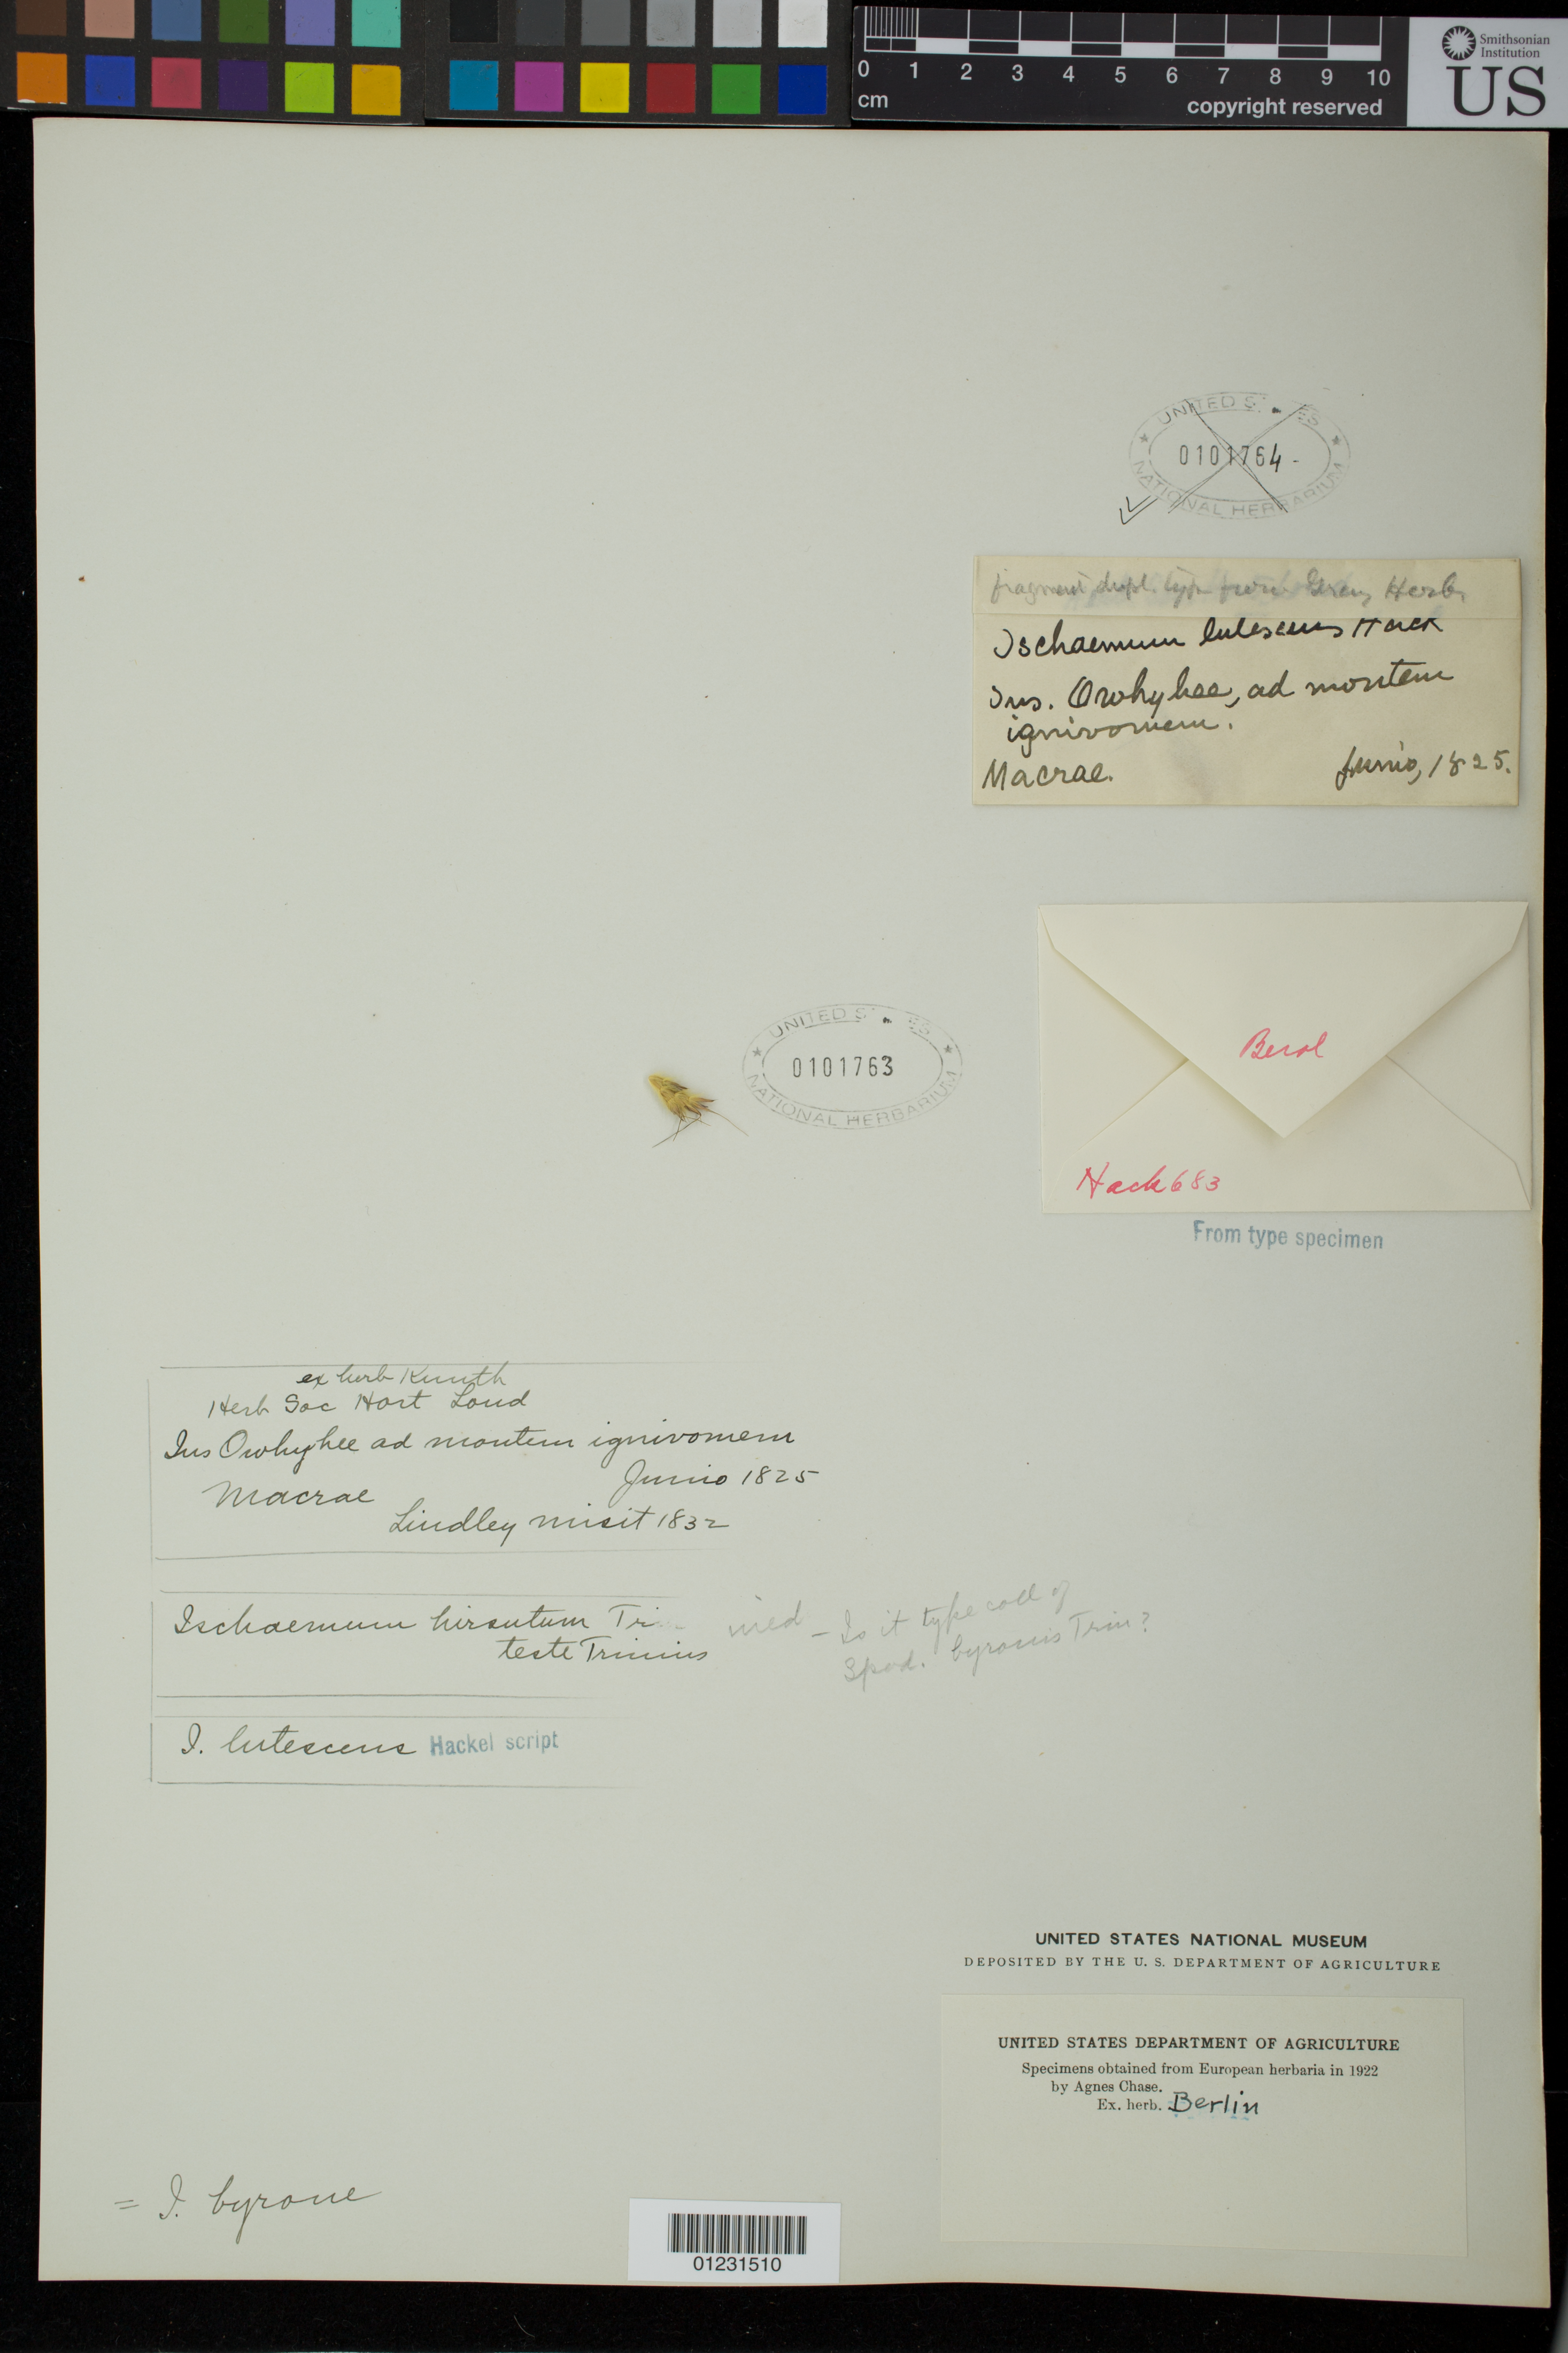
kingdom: Plantae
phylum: Tracheophyta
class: Liliopsida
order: Poales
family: Poaceae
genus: Ischaemum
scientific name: Ischaemum lutescens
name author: Hack.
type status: Syntype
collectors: J. Macrae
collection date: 1825-06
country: United States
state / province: Hawaii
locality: Ins. Hawaii ad montem ignivomen.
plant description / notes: Fragmentary material of type specimen ex herb. Berlin.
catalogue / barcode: US 101763